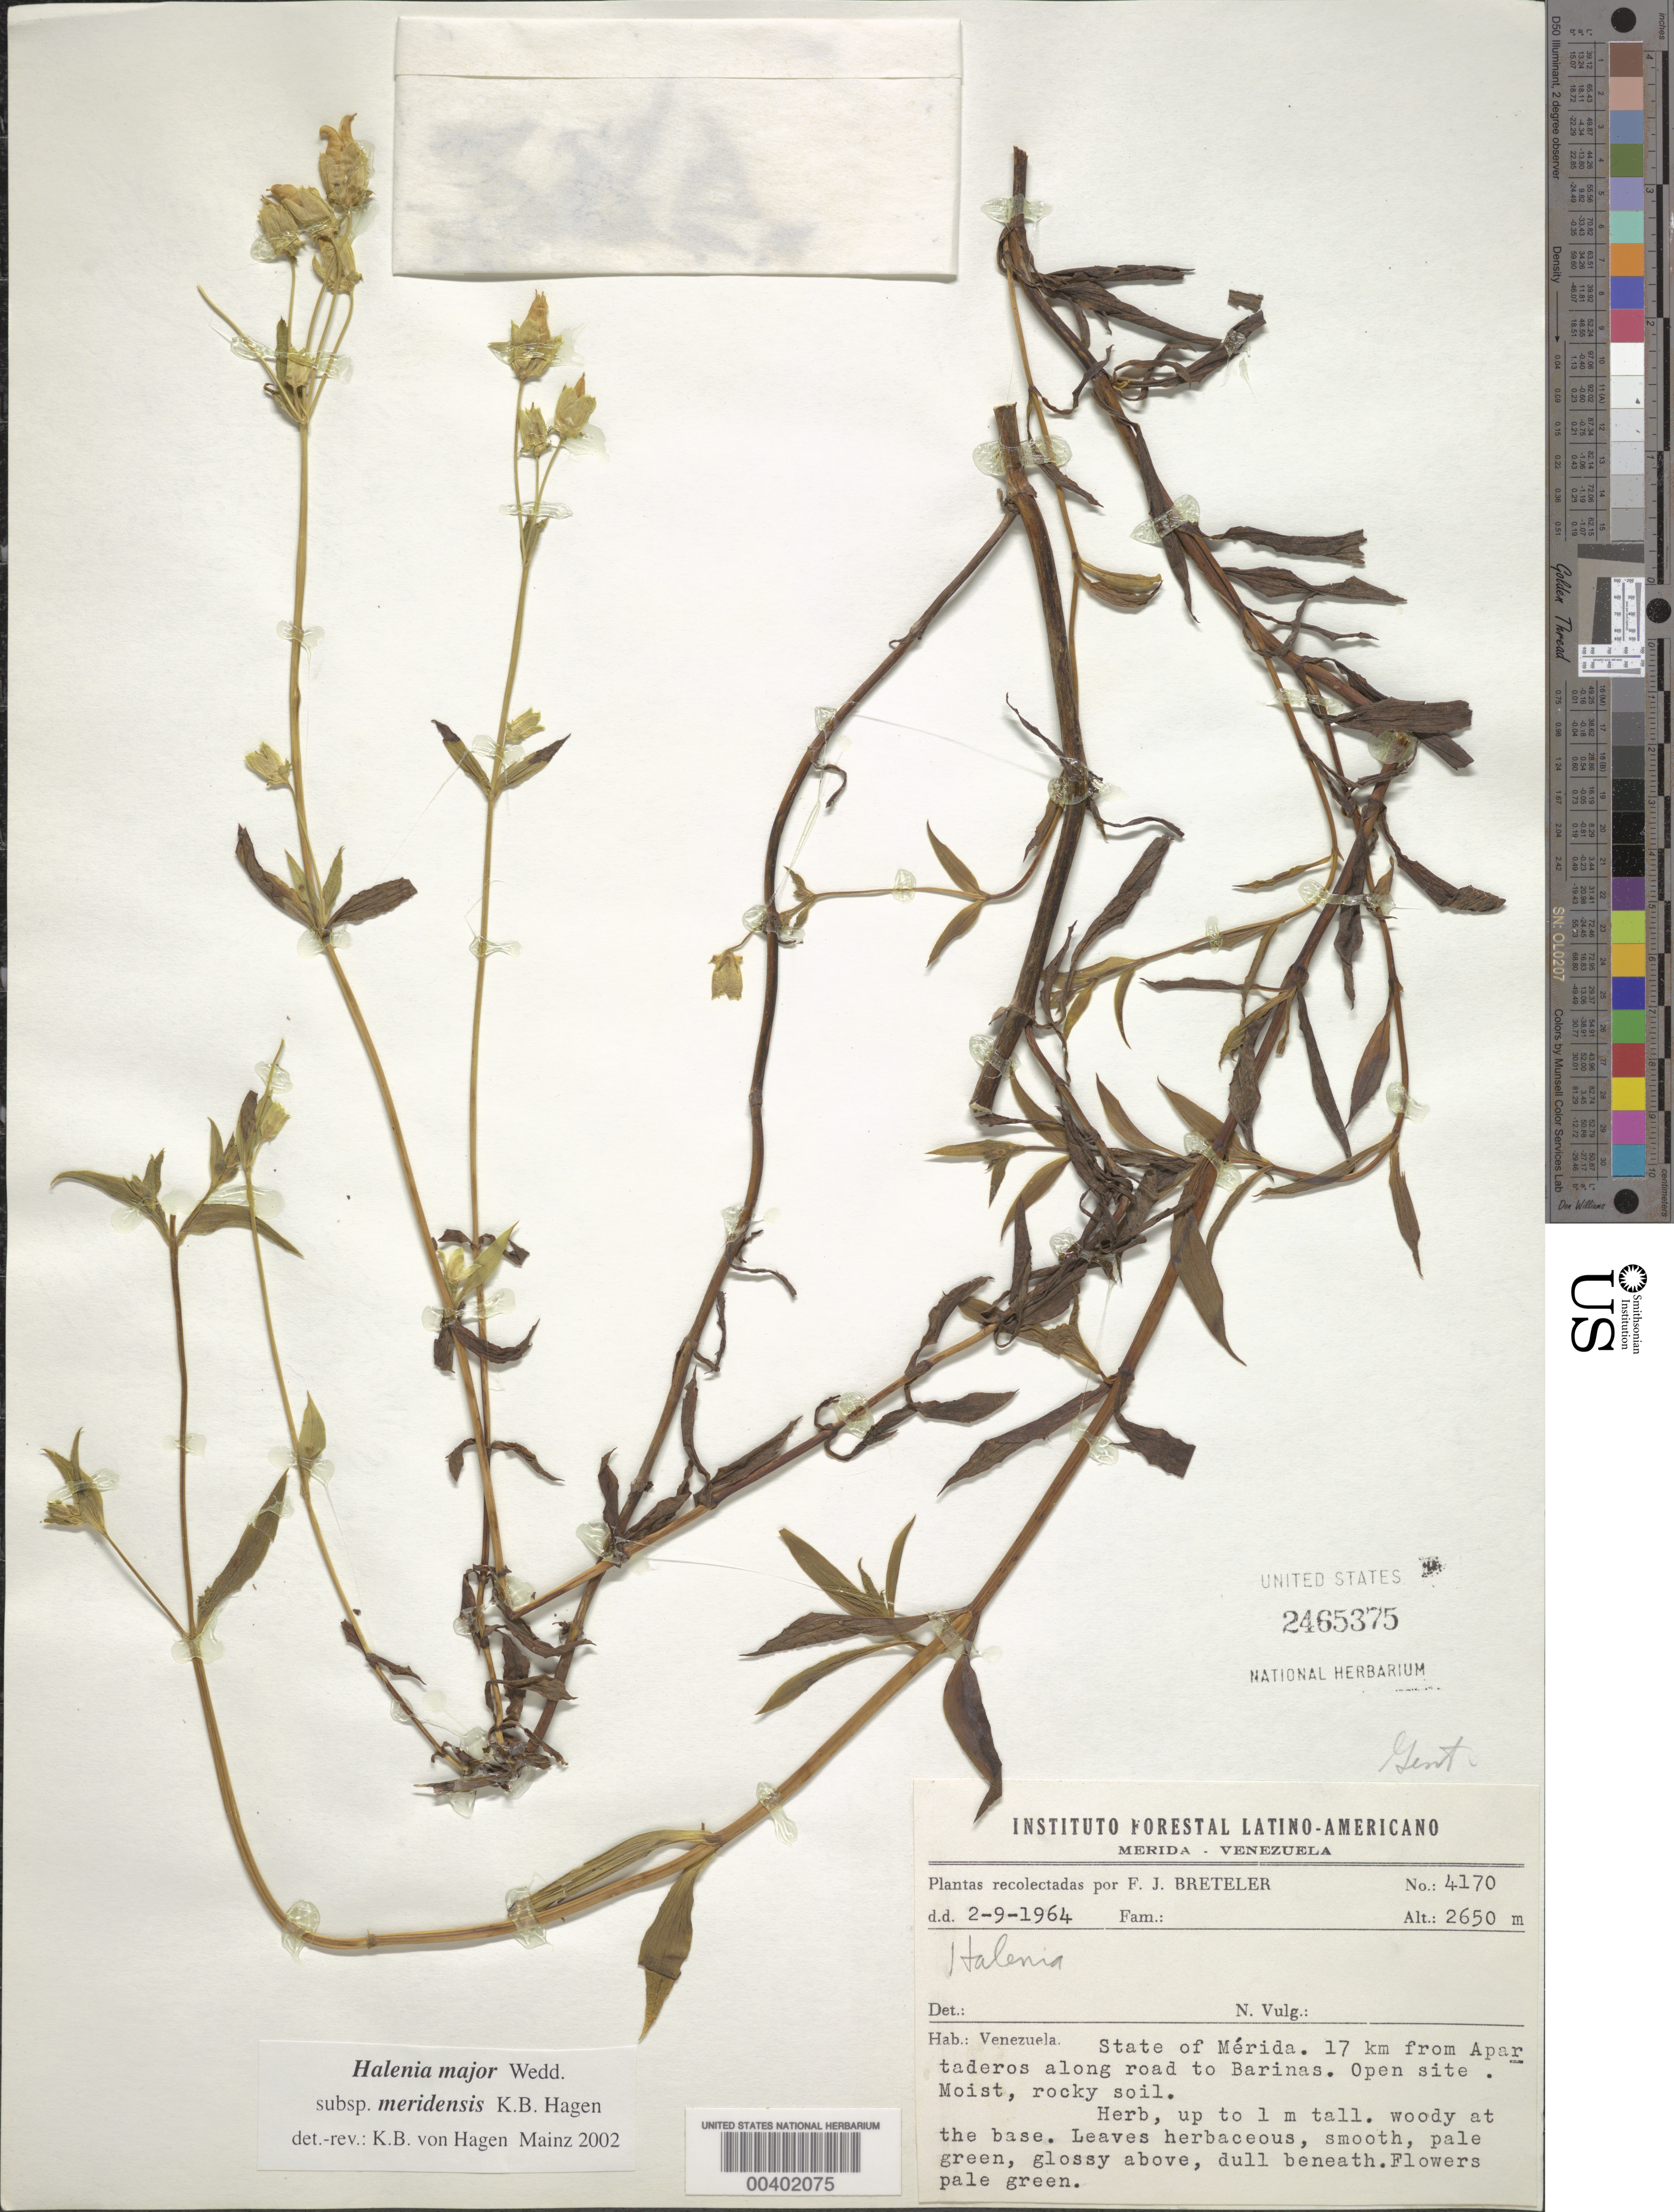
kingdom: Plantae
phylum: Tracheophyta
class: Magnoliopsida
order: Gentianales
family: Gentianaceae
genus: Halenia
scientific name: Halenia major subsp. meridensis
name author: Hagen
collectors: F. J. Breteler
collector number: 4170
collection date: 1964-09-02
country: Venezuela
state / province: Mérida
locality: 17 km from Apartadros along road to Barinas, Open site.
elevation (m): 2650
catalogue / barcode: US 2465375